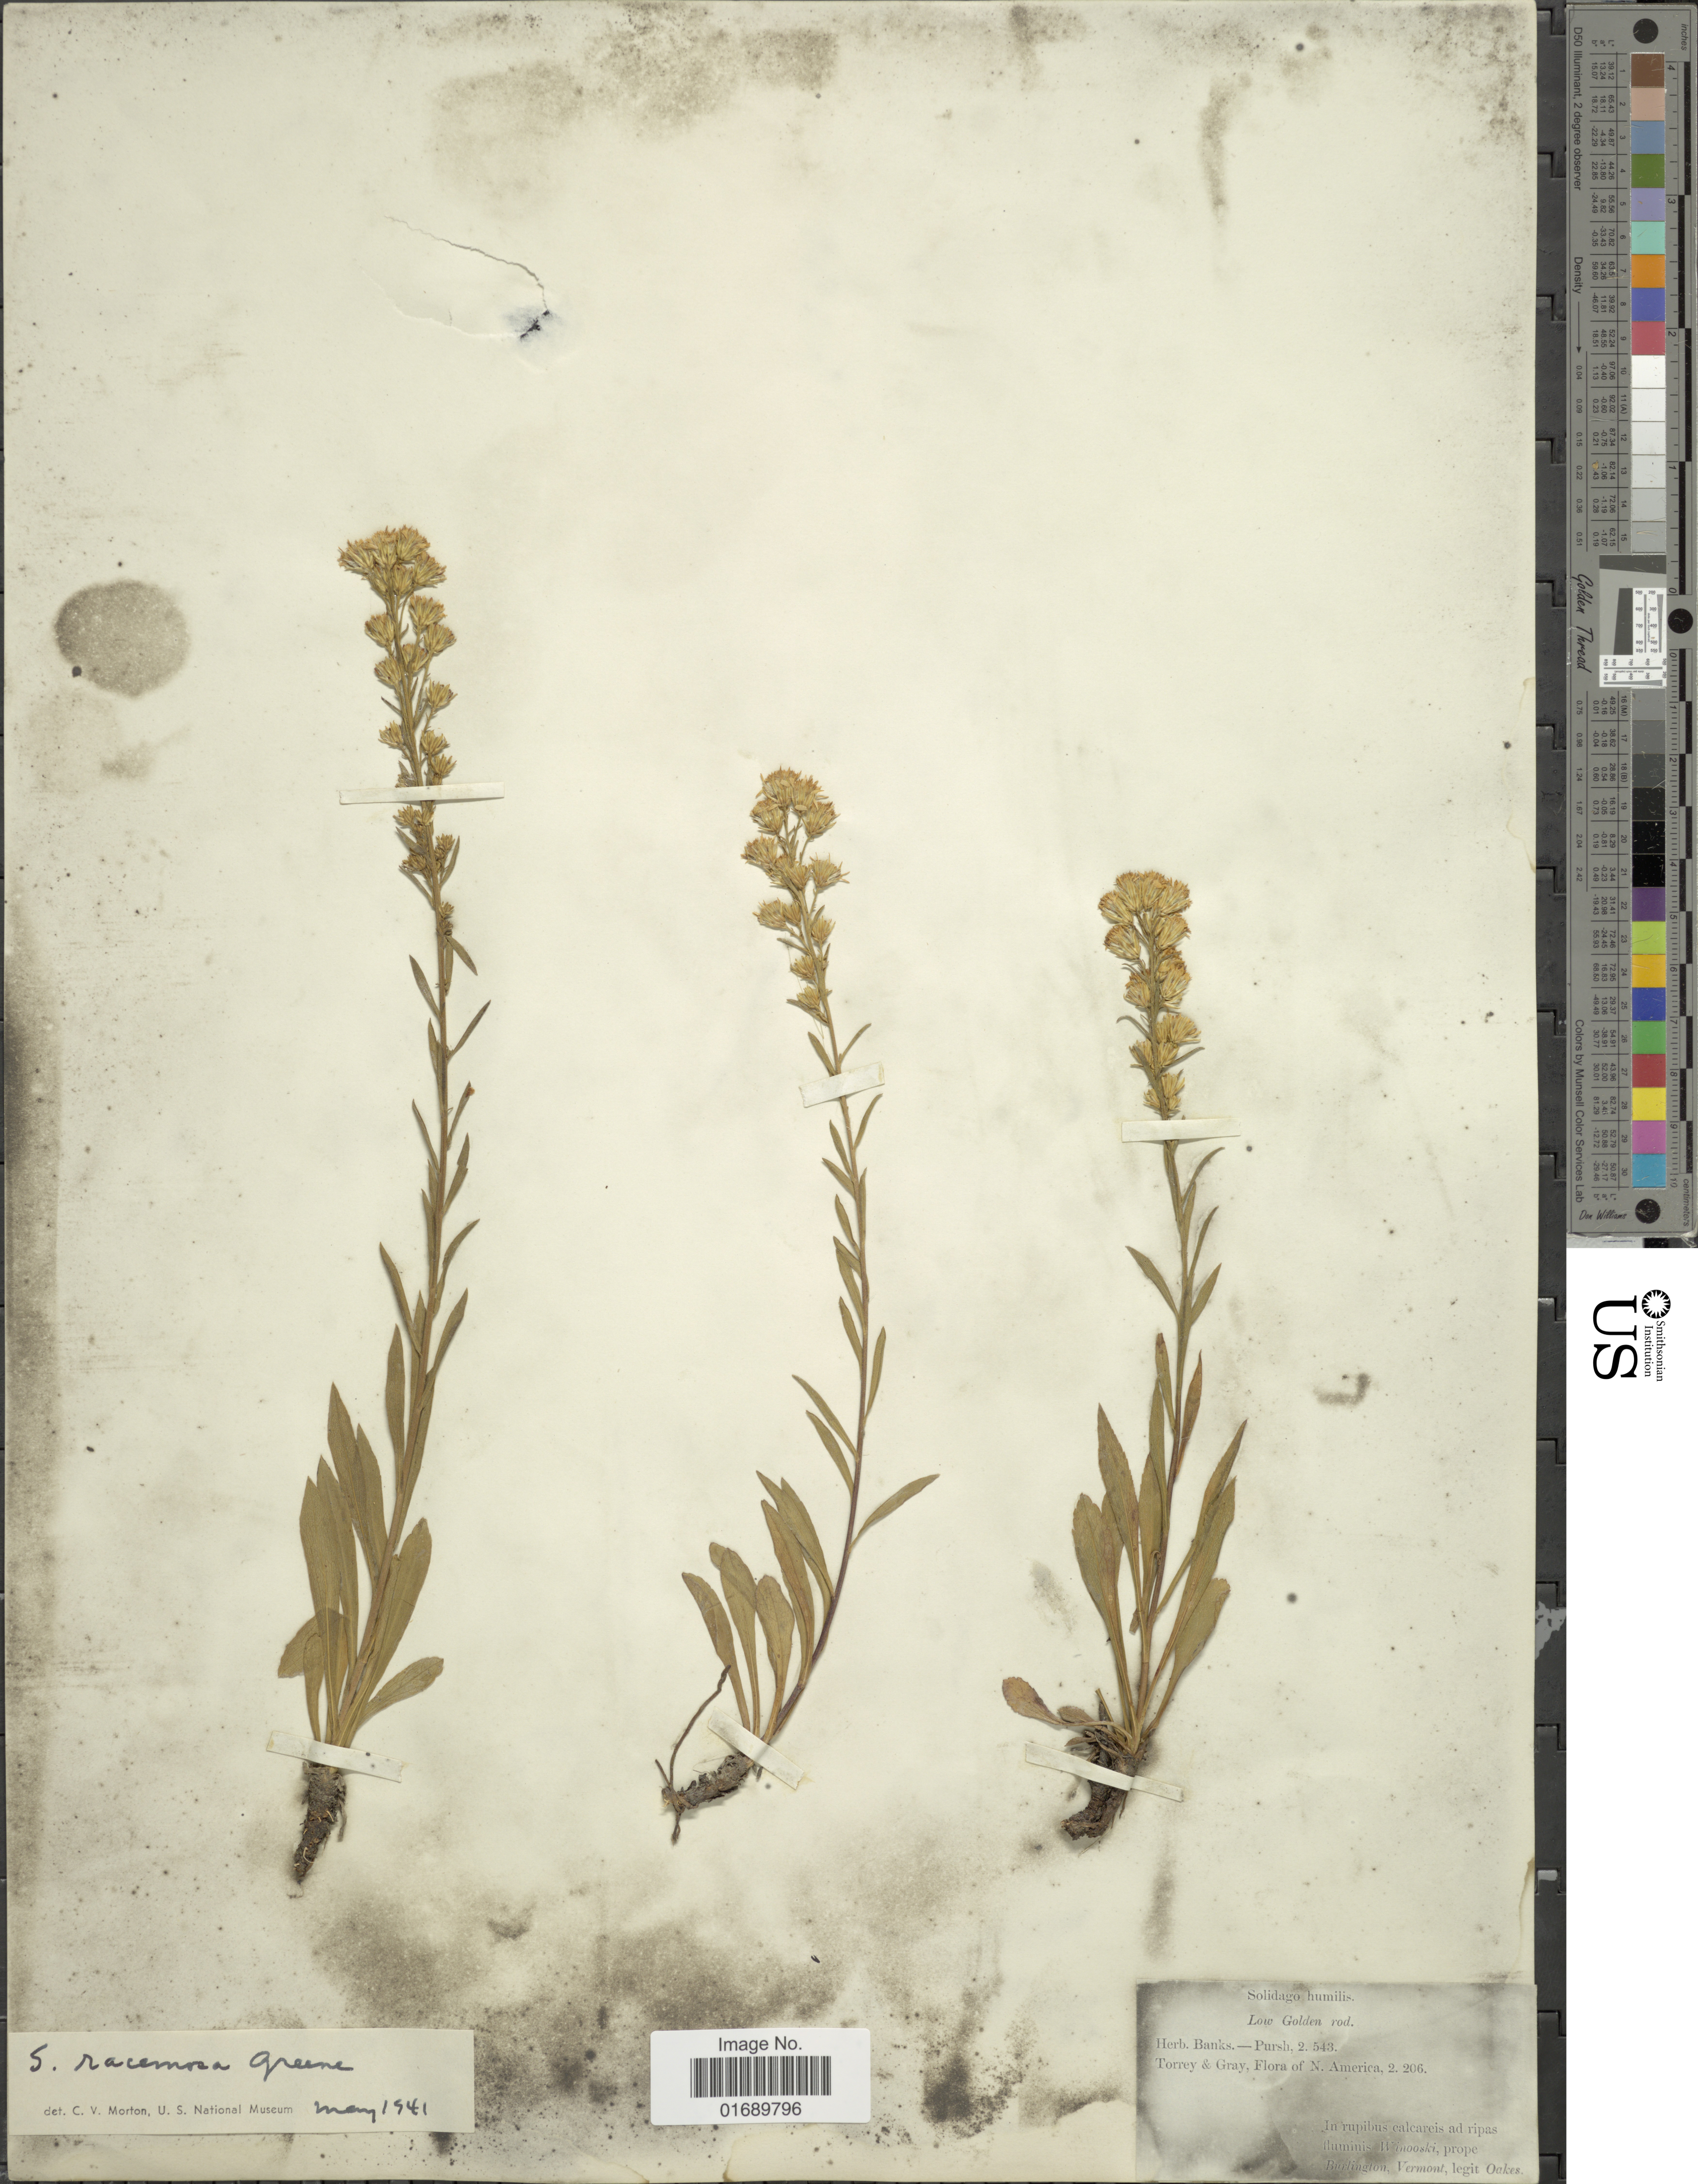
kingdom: Plantae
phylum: Tracheophyta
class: Magnoliopsida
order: Asterales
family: Asteraceae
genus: Solidago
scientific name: Solidago racemosa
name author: Greene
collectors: -. Oakes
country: United States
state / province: Vermont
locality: In rupibus calcareis ad ripas fluminis Winooski, prope Burlington